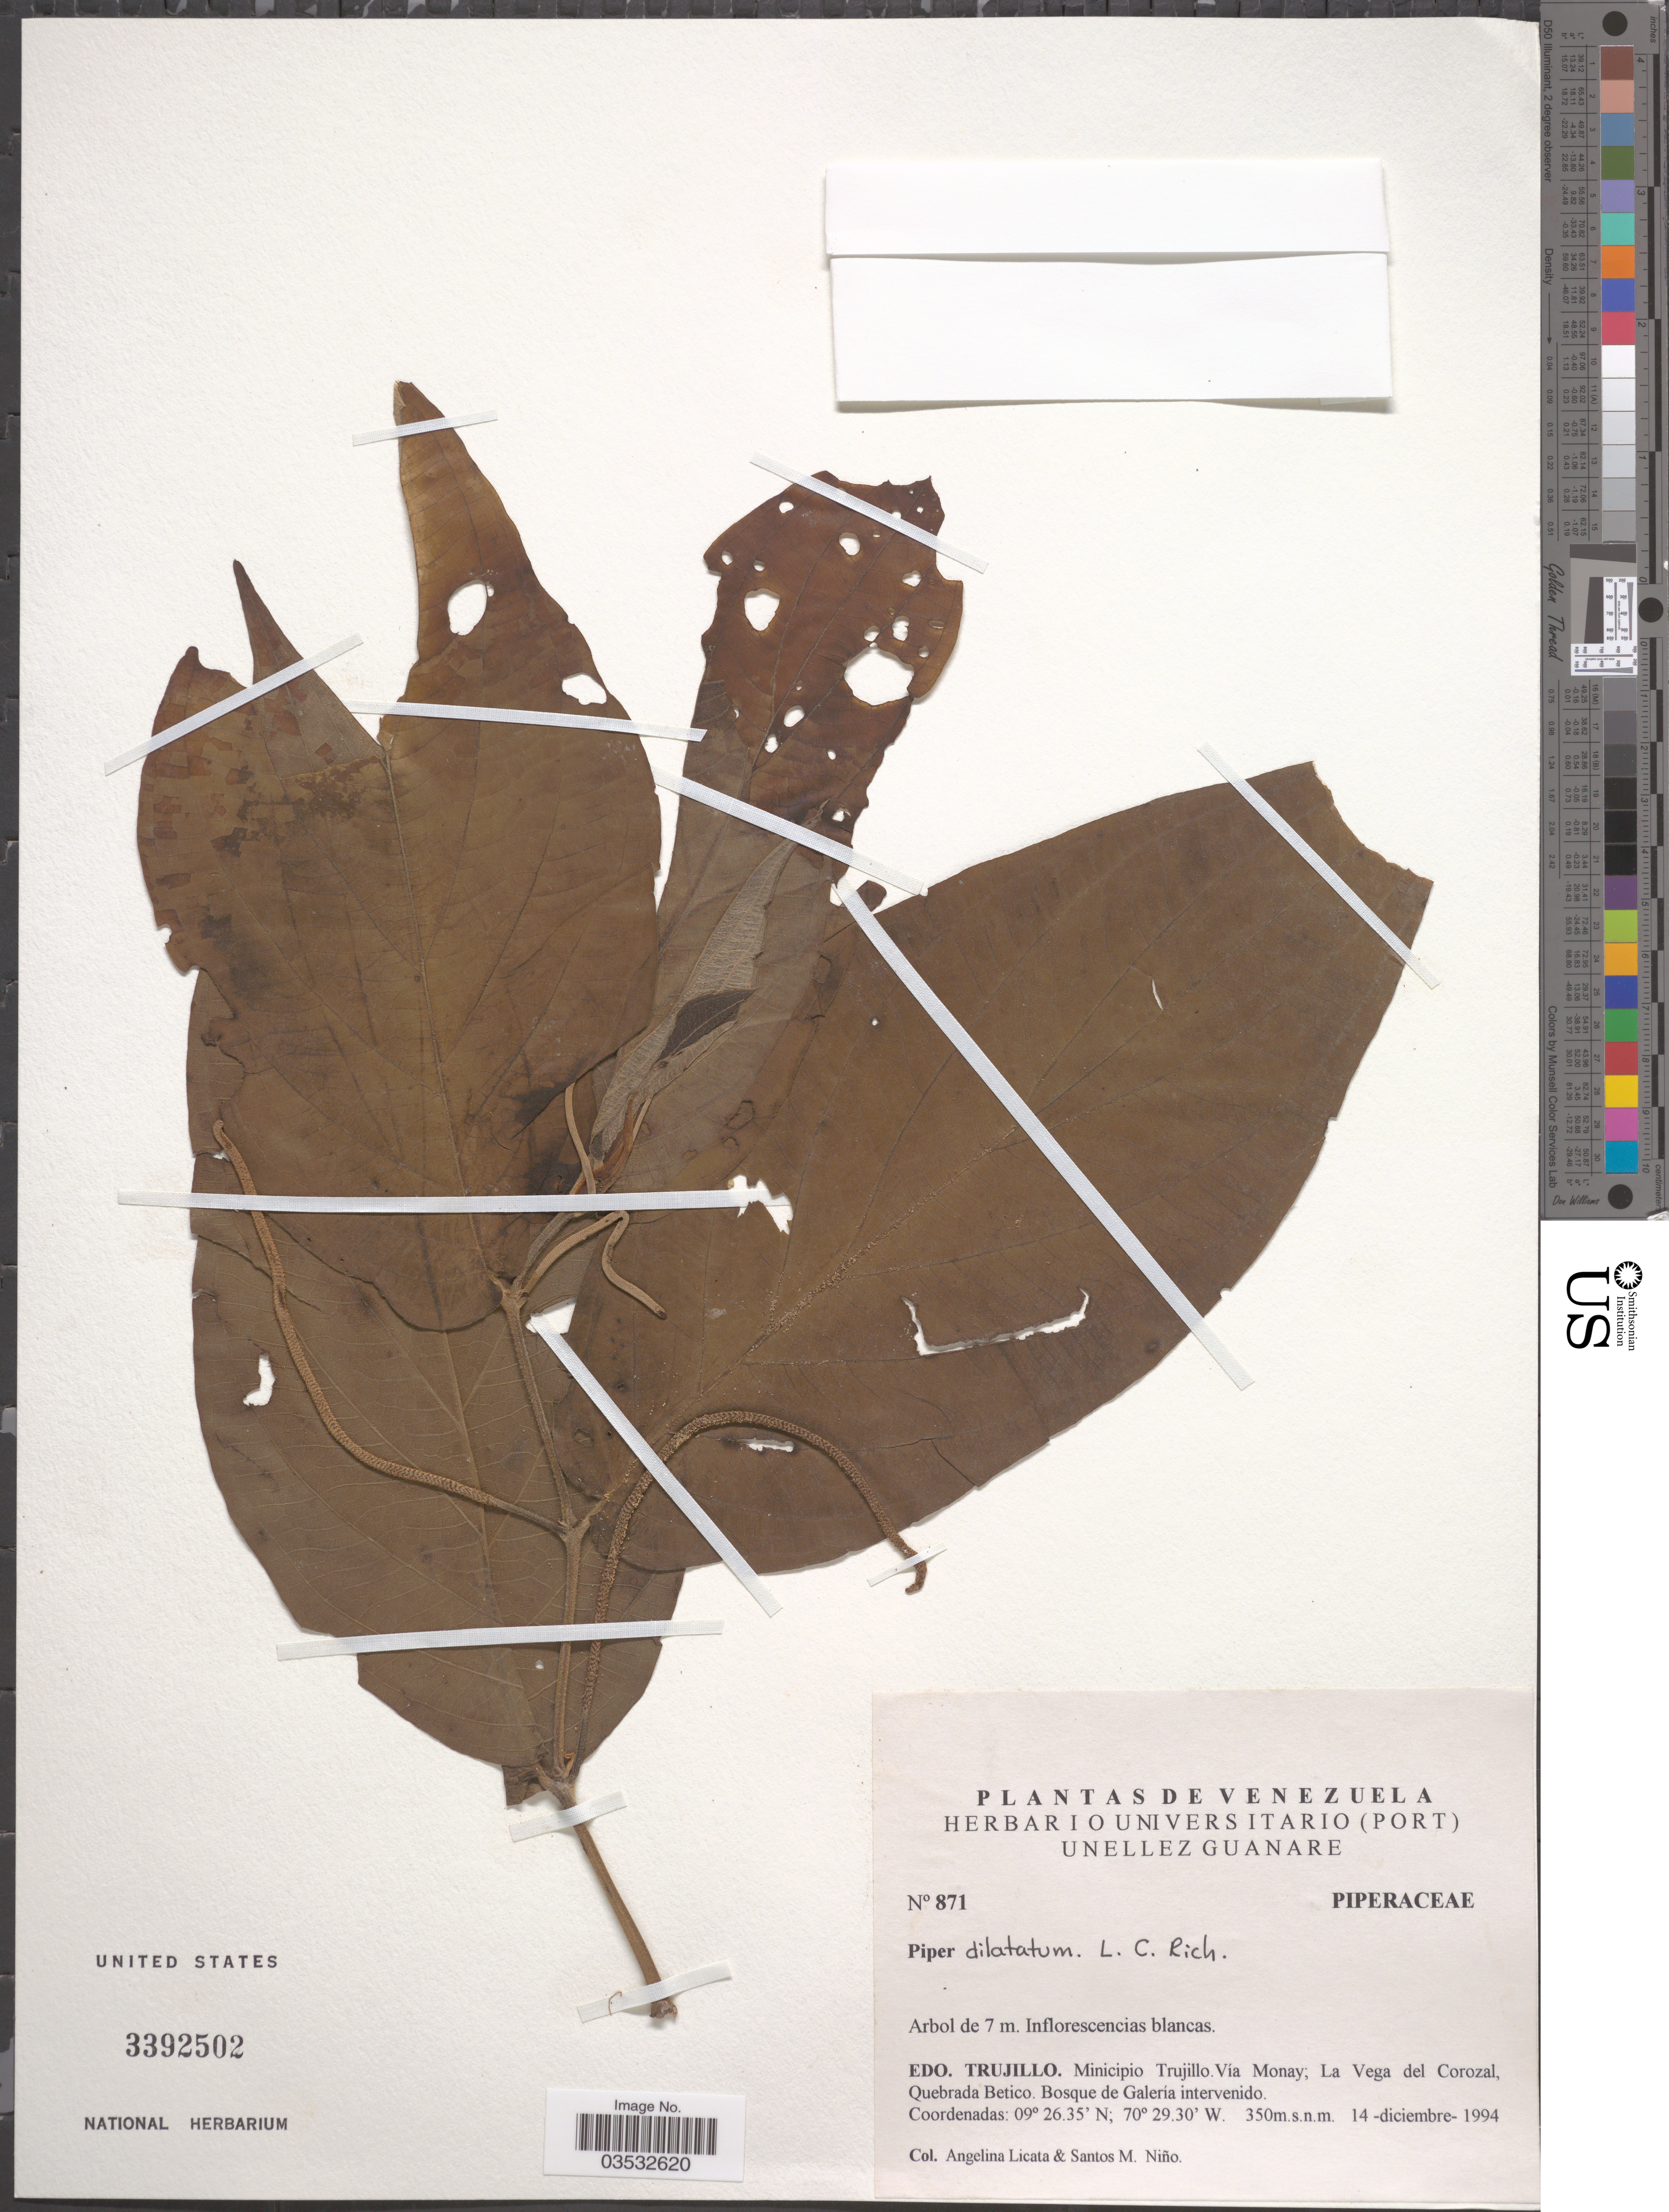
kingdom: Plantae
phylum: Tracheophyta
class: Magnoliopsida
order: Piperales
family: Piperaceae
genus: Piper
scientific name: Piper dilatatum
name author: Rich.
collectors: A. Licata & S. M. Niño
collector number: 871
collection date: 1994-12-14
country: Venezuela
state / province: Trujillo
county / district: Trujillo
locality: Vía Monay; La Vega del Corazal, Quebrada Betico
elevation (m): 350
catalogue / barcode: US 3392502